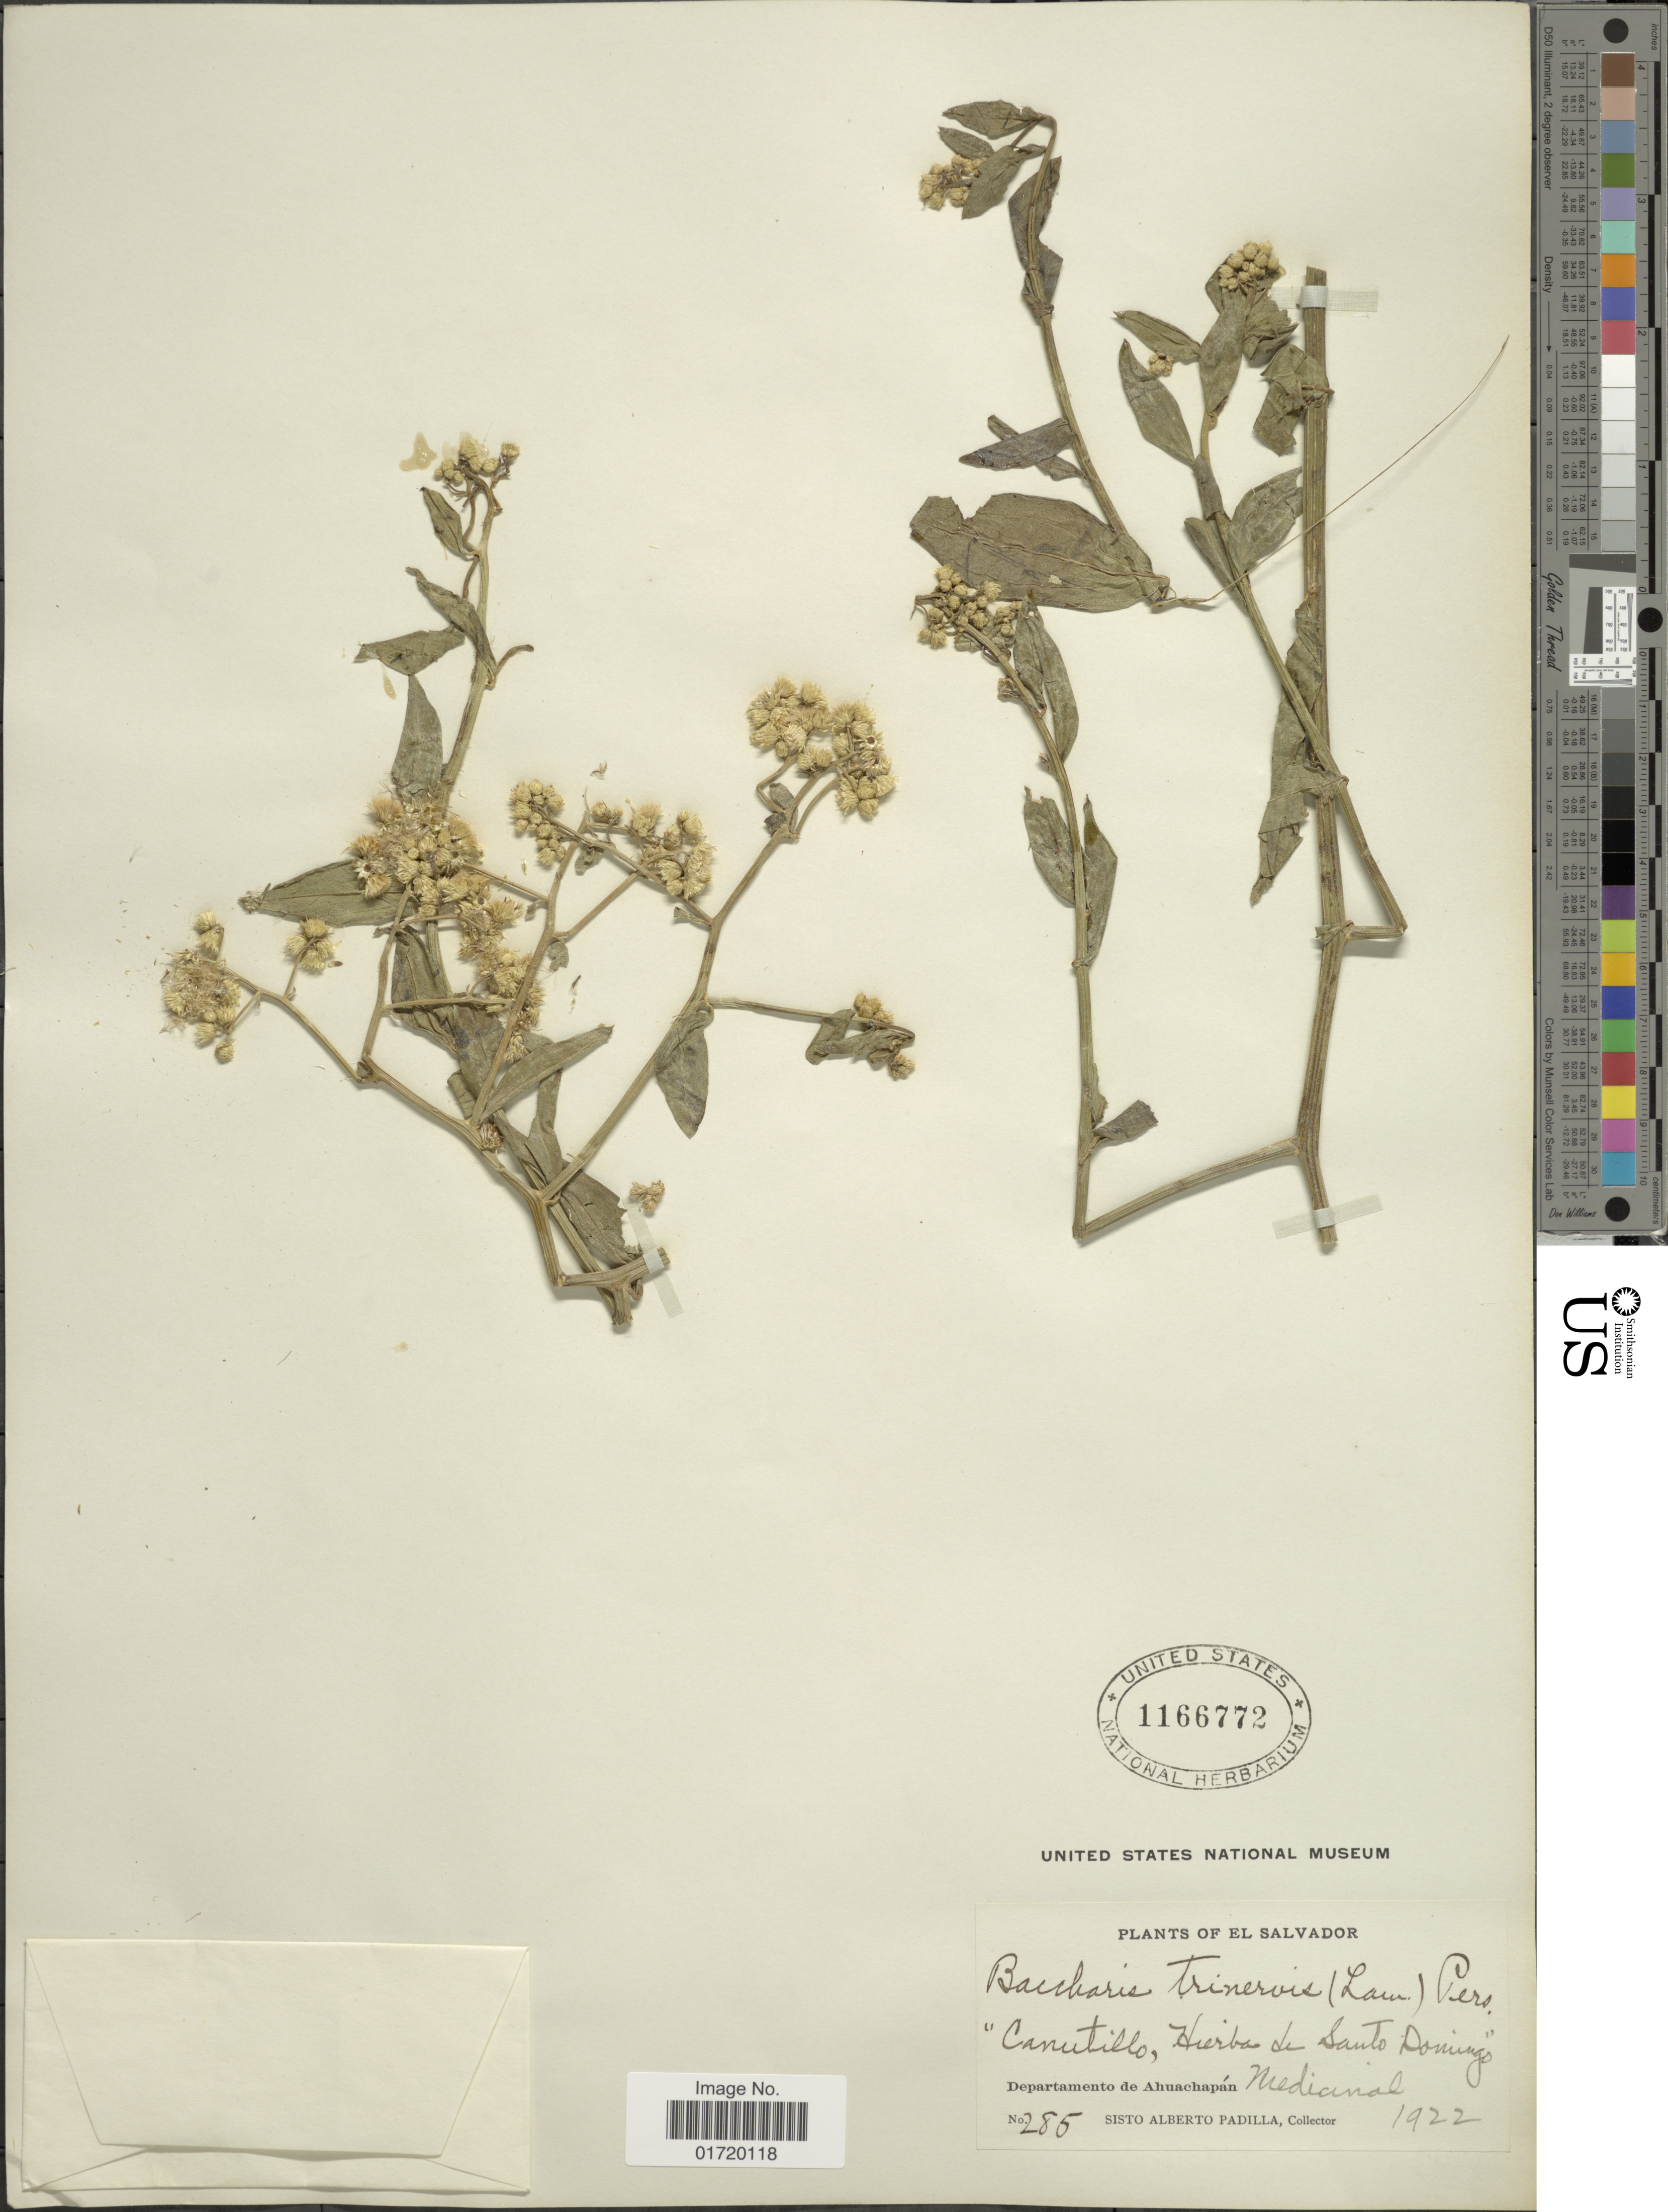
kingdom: Plantae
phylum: Tracheophyta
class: Magnoliopsida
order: Asterales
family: Asteraceae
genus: Baccharis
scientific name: Baccharis trinervis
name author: (Lam.) Pers.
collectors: S. A. Padilla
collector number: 285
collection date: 1922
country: El Salvador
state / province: Ahuachapan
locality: Canutillo, Hierba de Santo Domingo, Medicinal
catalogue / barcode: US 1166772